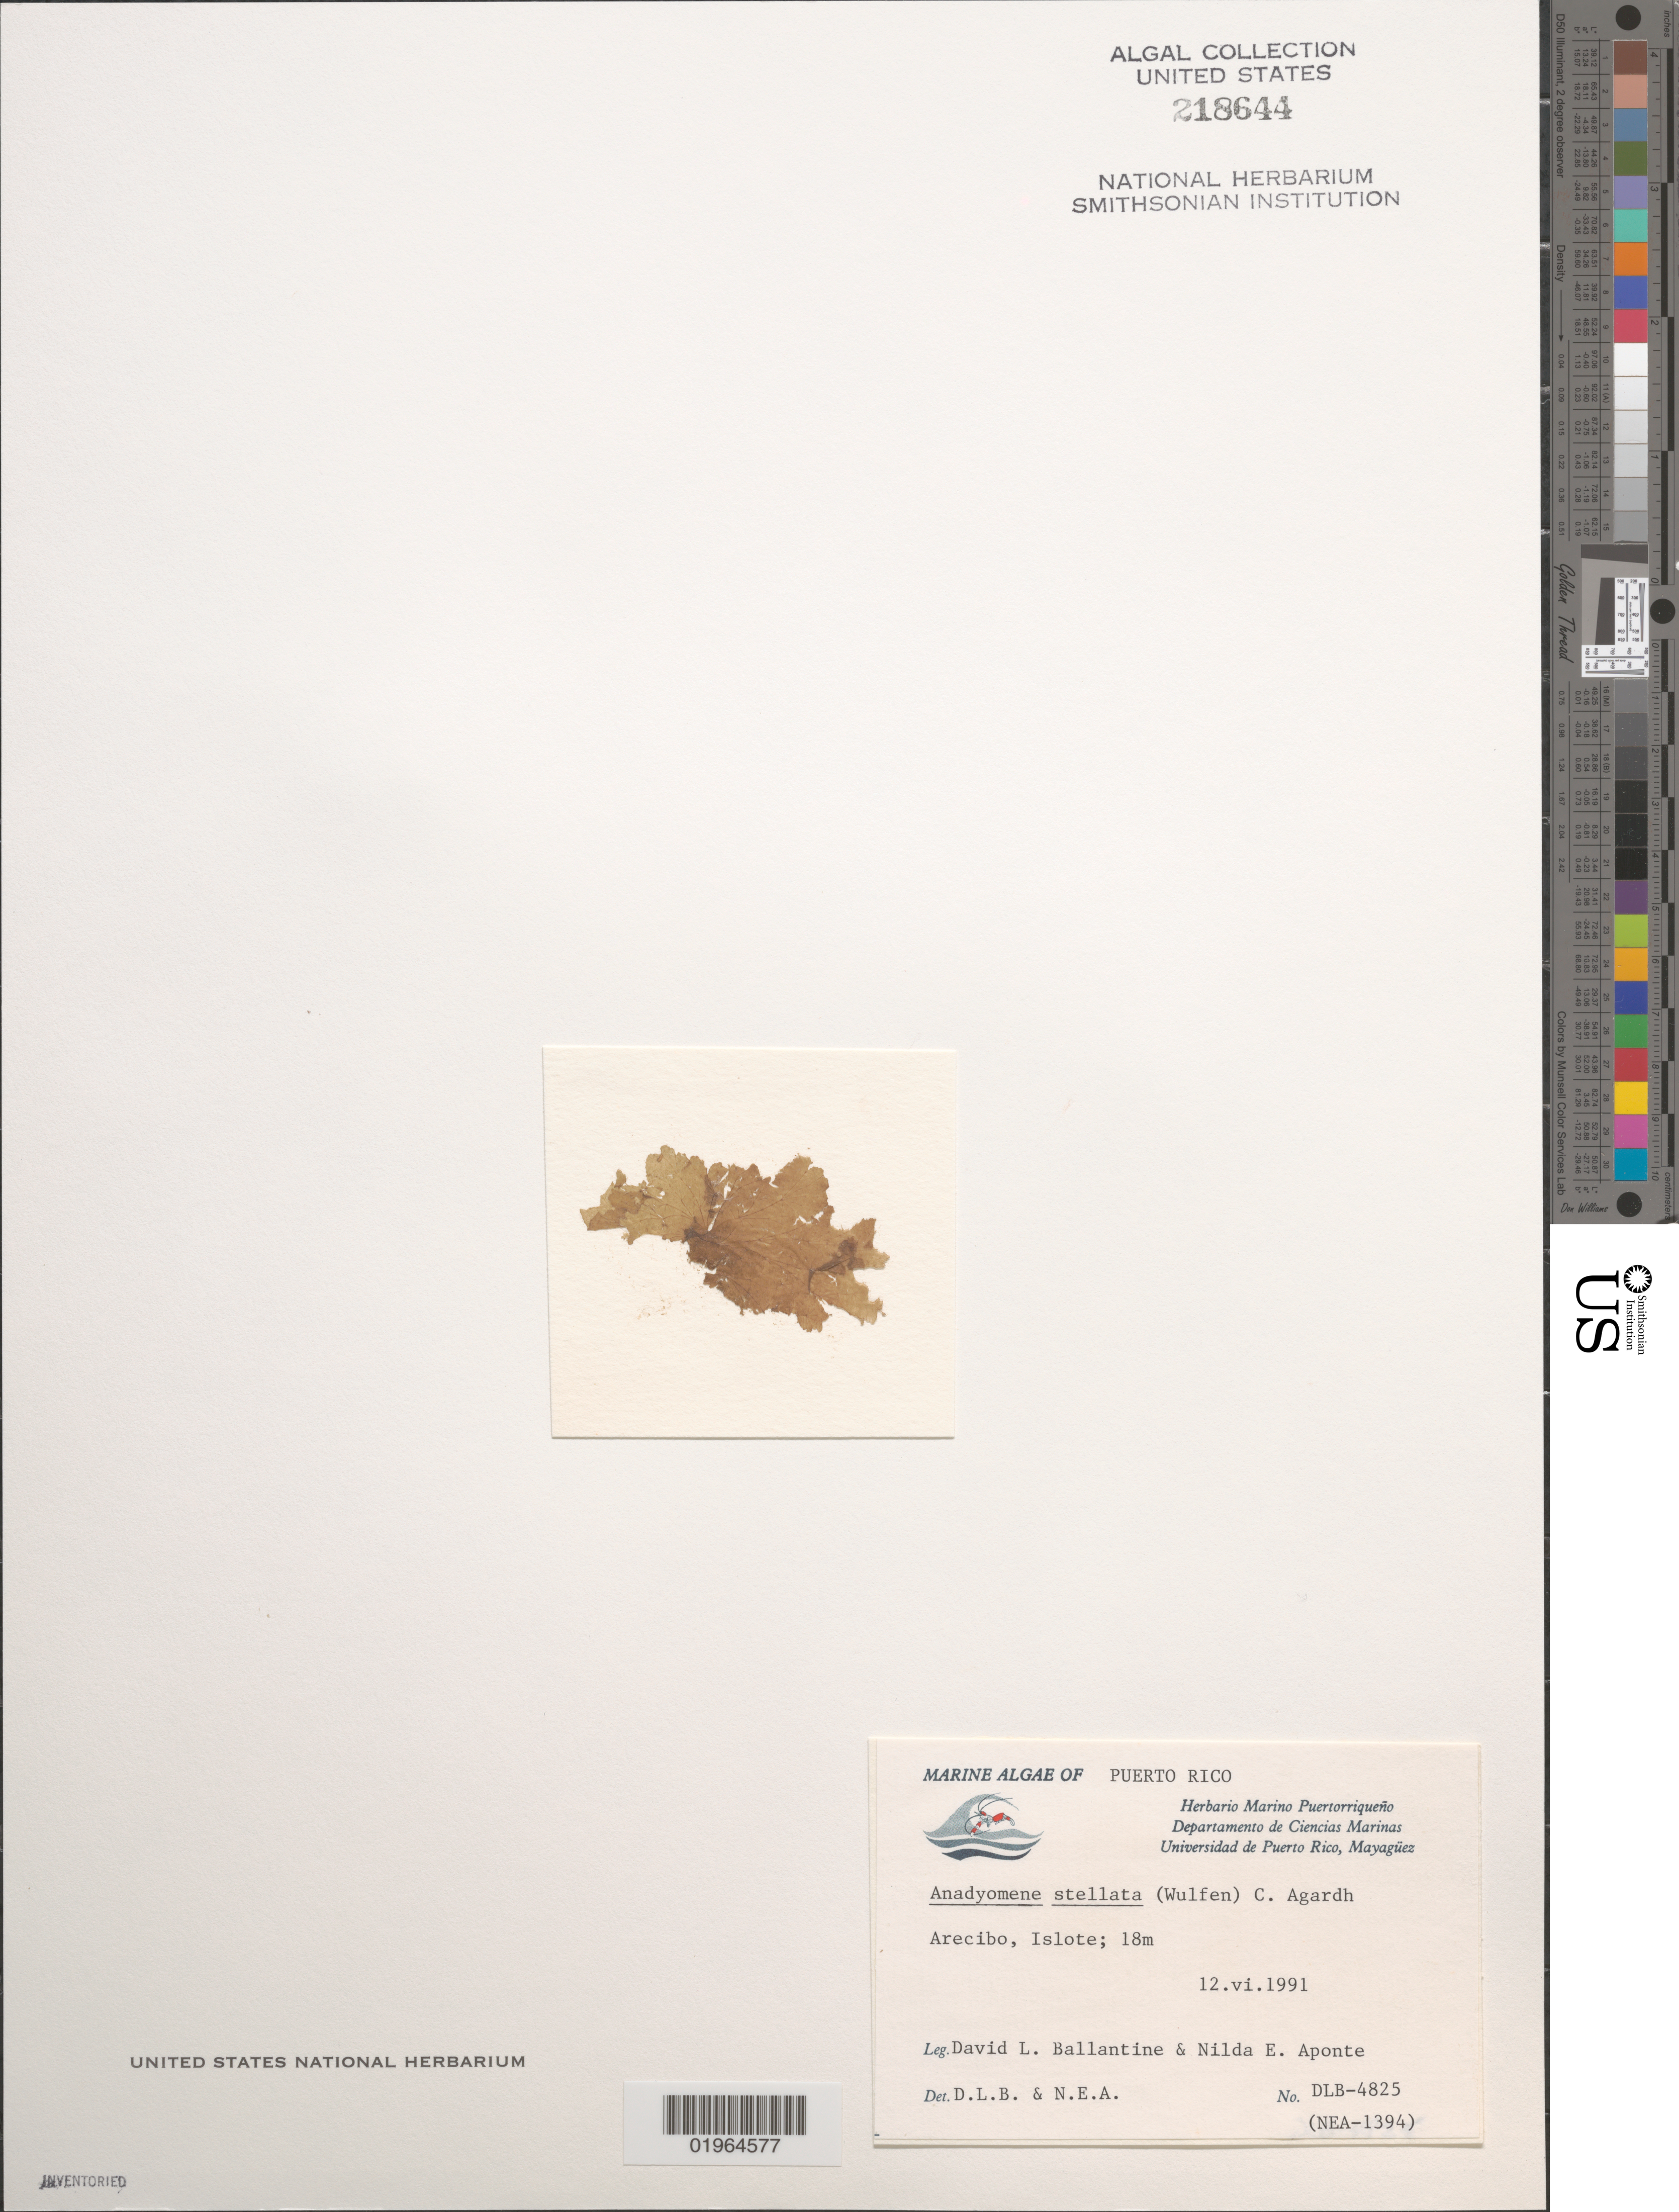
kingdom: Plantae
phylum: Chlorophyta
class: Ulvophyceae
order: Cladophorales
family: Anadyomenaceae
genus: Anadyomene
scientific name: Anadyomene stellata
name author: (Wulfen) C. Agardh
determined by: Ballantine, D. L.; Aponte, N. E.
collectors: D.L. Ballantine & N. E. Aponte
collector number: DLB 4825, NEA 1394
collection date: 1991-06-12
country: Puerto Rico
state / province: Arecibo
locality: Islote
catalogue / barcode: US 218644